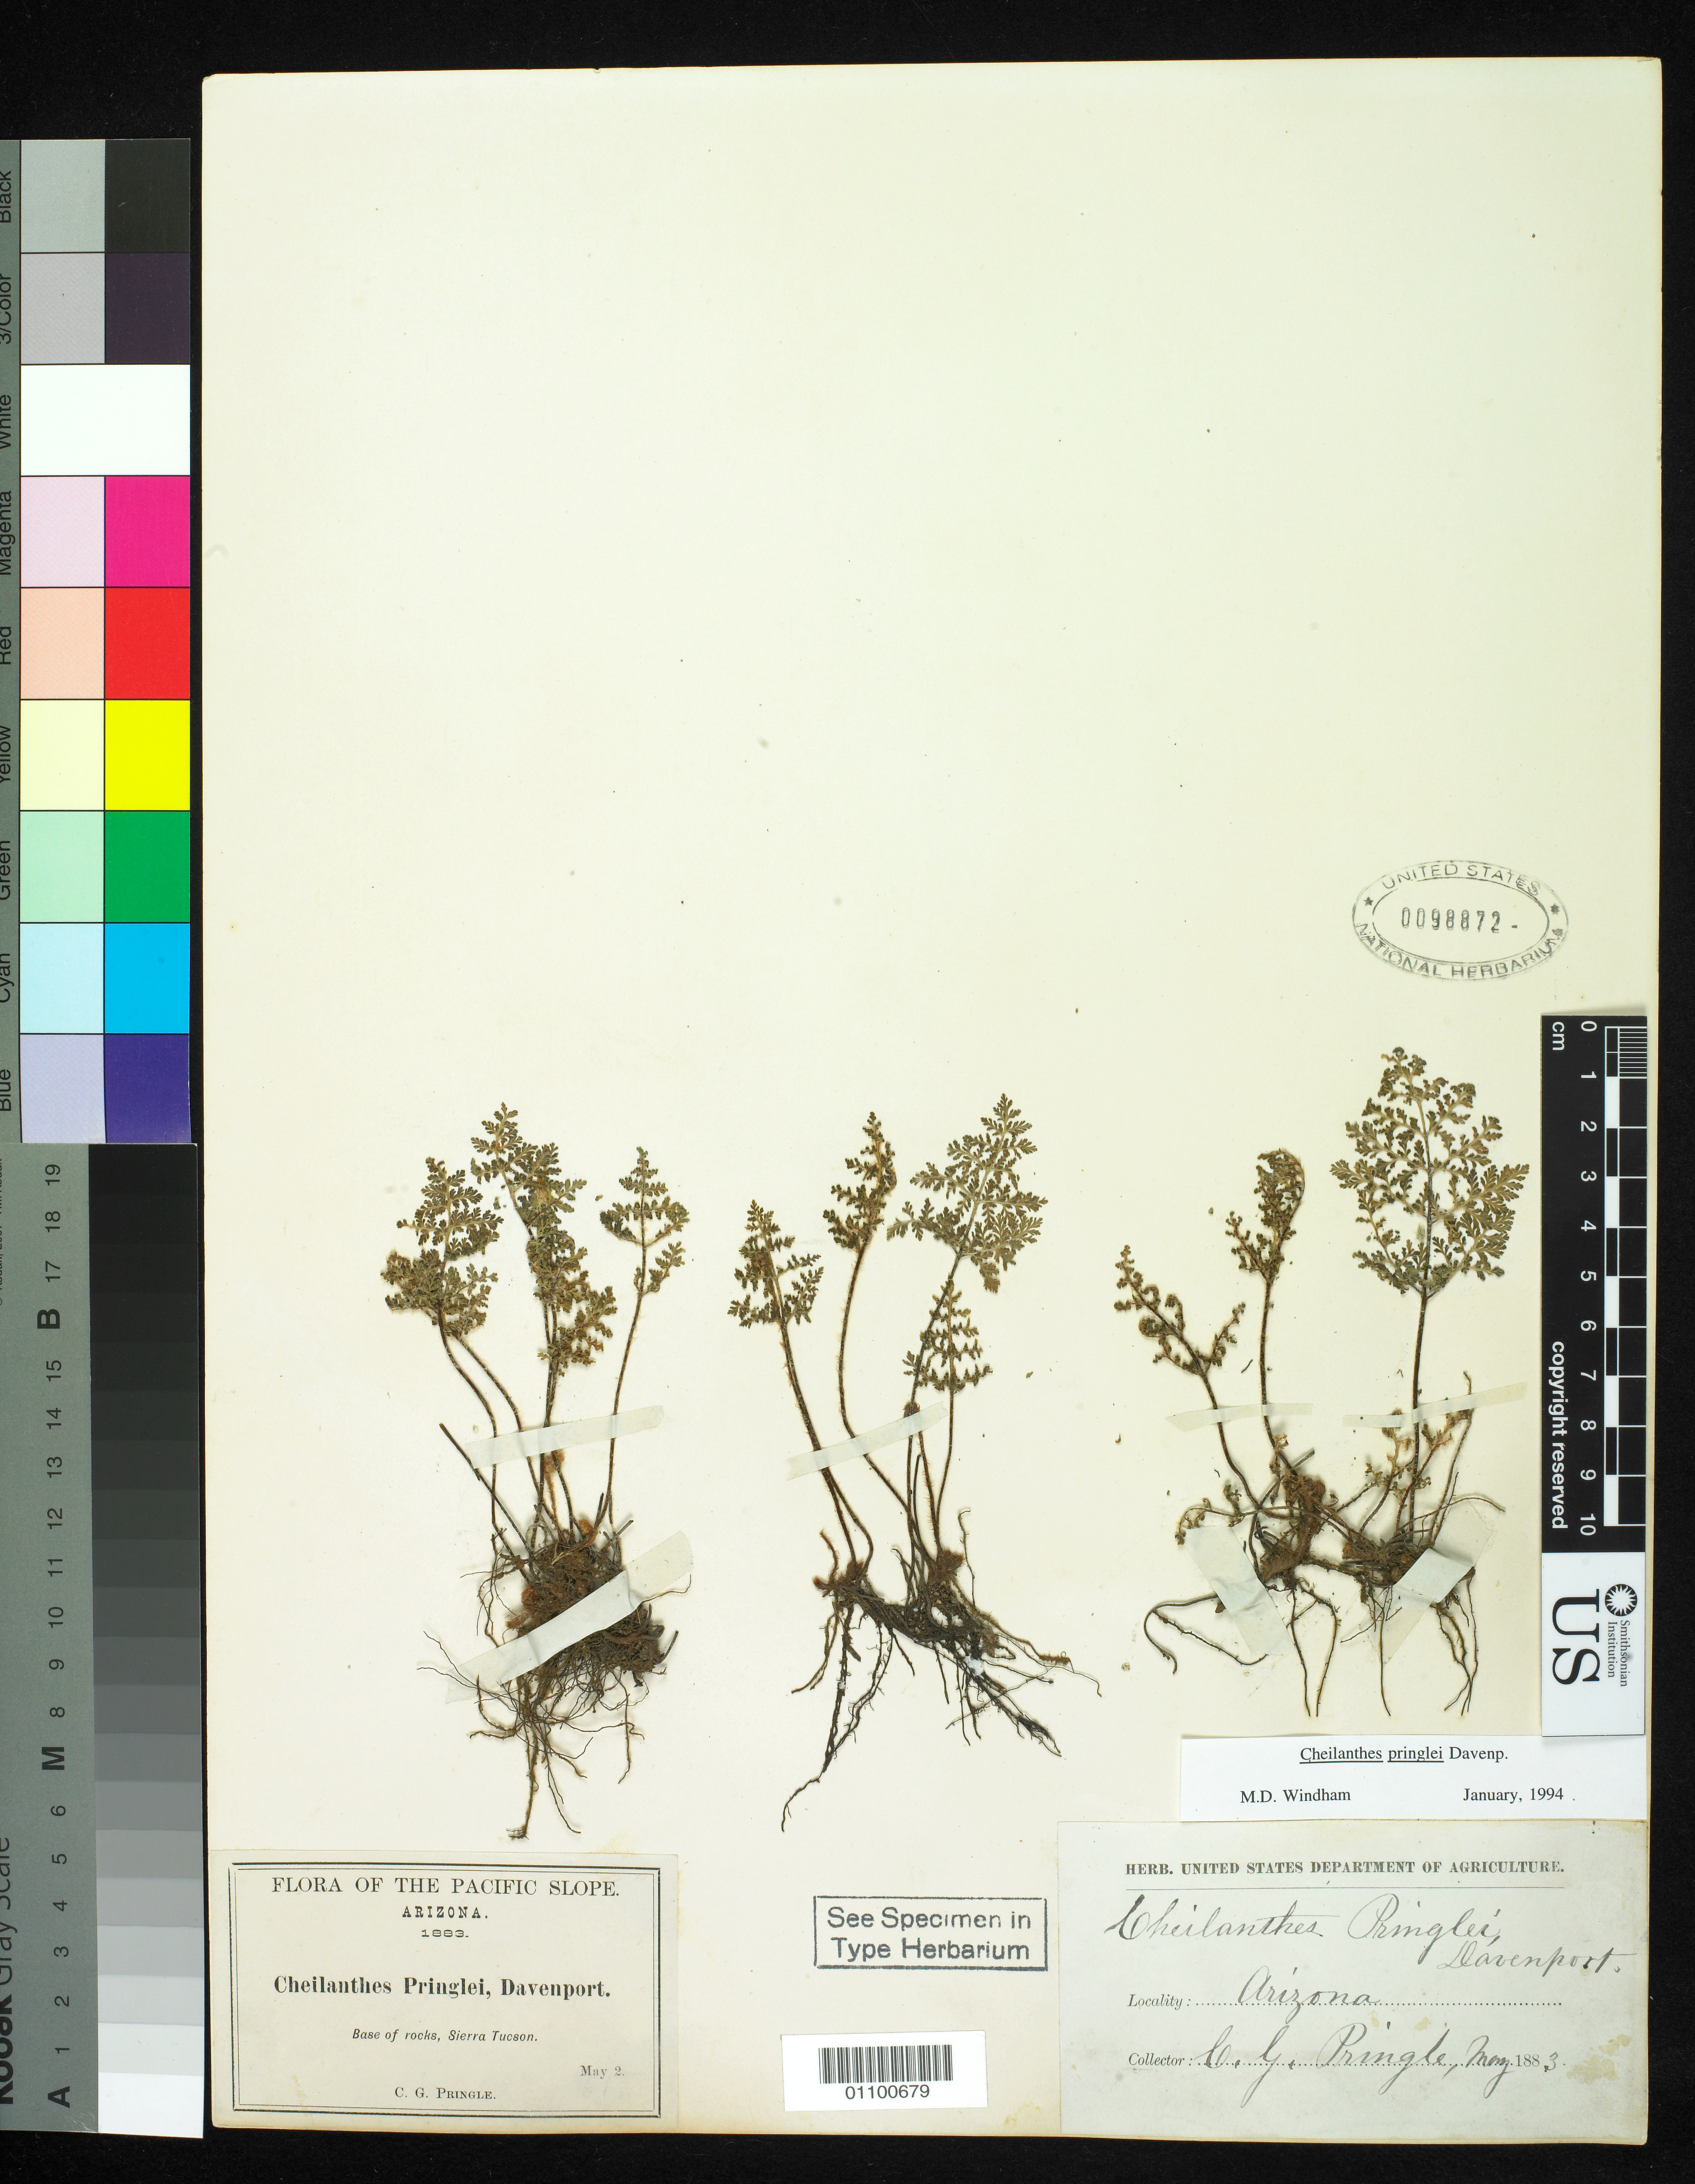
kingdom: Plantae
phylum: Tracheophyta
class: Polypodiopsida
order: Polypodiales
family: Pteridaceae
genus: Cheilanthes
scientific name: Cheilanthes pringlei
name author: Davenp.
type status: Isotype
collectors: C. G. Pringle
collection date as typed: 02 May 1883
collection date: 1883-05-02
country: United States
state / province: Arizona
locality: Sierra Tuscan.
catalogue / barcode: US 98872